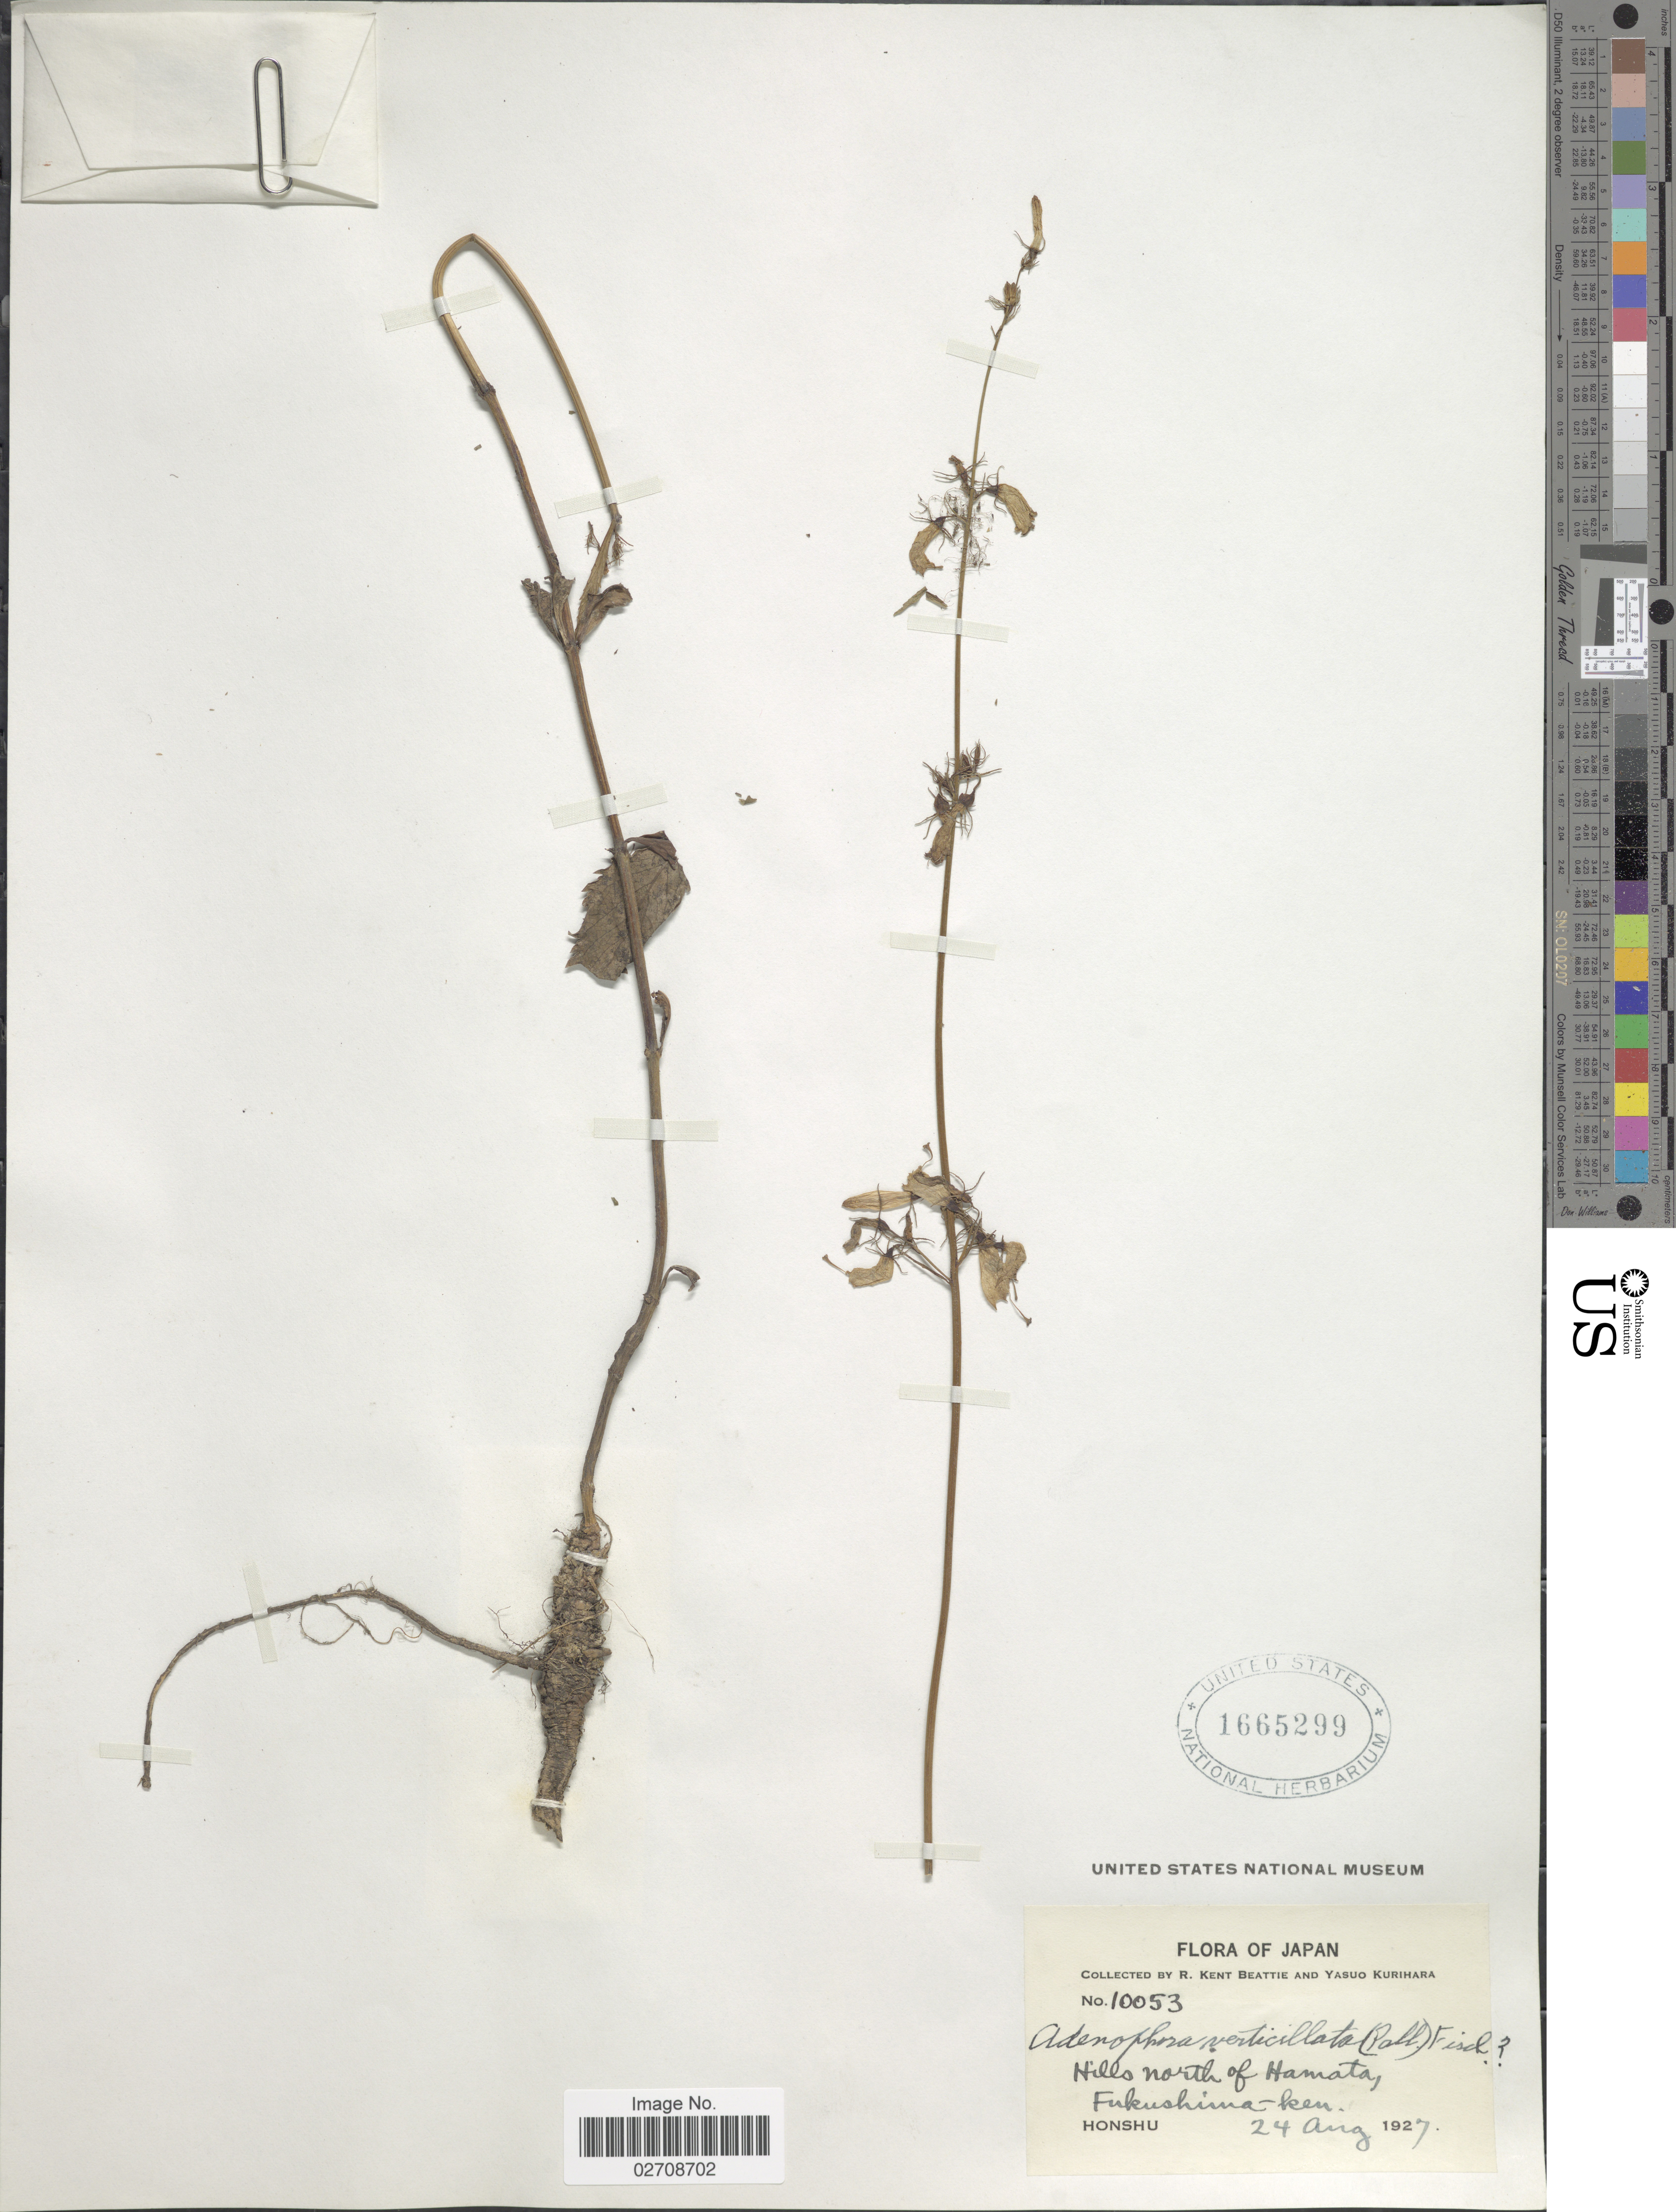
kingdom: Plantae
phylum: Tracheophyta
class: Magnoliopsida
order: Asterales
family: Campanulaceae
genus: Adenophora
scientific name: Adenophora triphylla var. japonica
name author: (Regel) H. Hara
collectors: R. K. Beattie & Y. Kurihara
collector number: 10053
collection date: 1927-08-24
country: Japan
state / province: Hukusima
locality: Hills north of Hamata, Fukushima-ken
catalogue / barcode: US 1665299